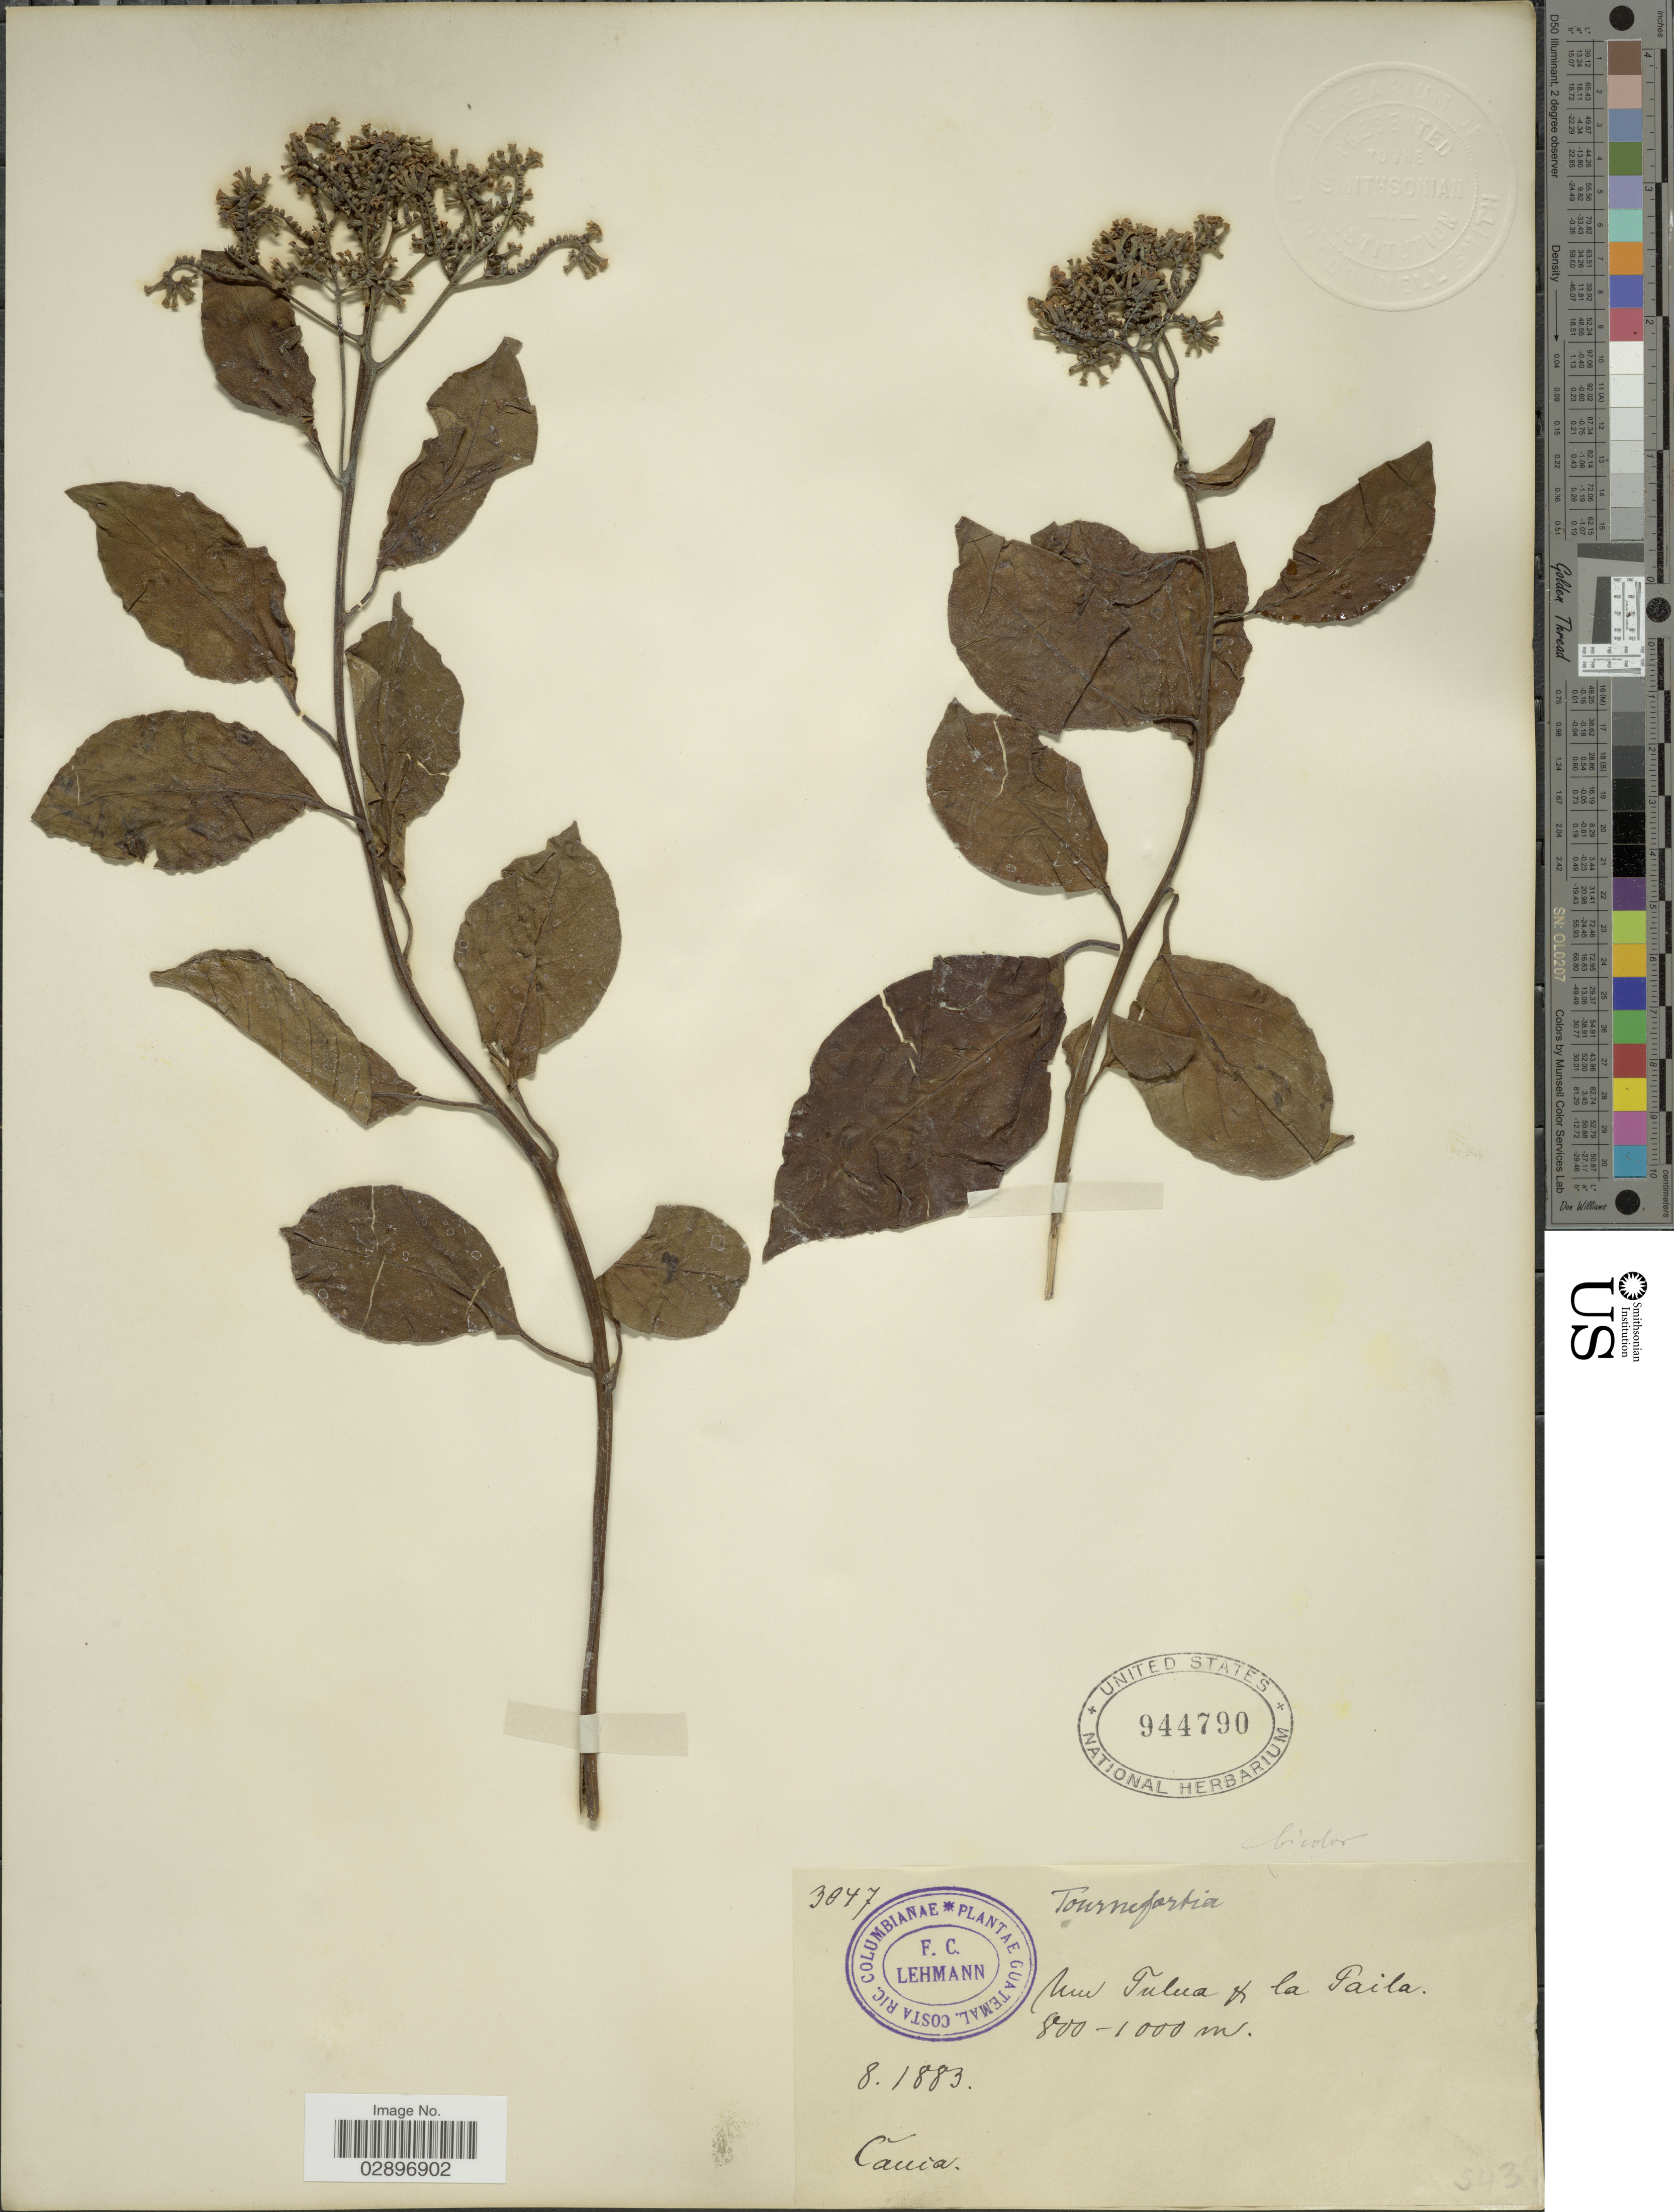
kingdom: Plantae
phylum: Tracheophyta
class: Magnoliopsida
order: Boraginales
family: Heliotropiaceae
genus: Tournefortia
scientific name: Tournefortia bicolor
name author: Sw.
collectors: F. C. Lehmann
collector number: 3047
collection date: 1883-08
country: Colombia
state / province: Cauca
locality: Um Tulua & la Paila.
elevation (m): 800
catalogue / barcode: US 944790